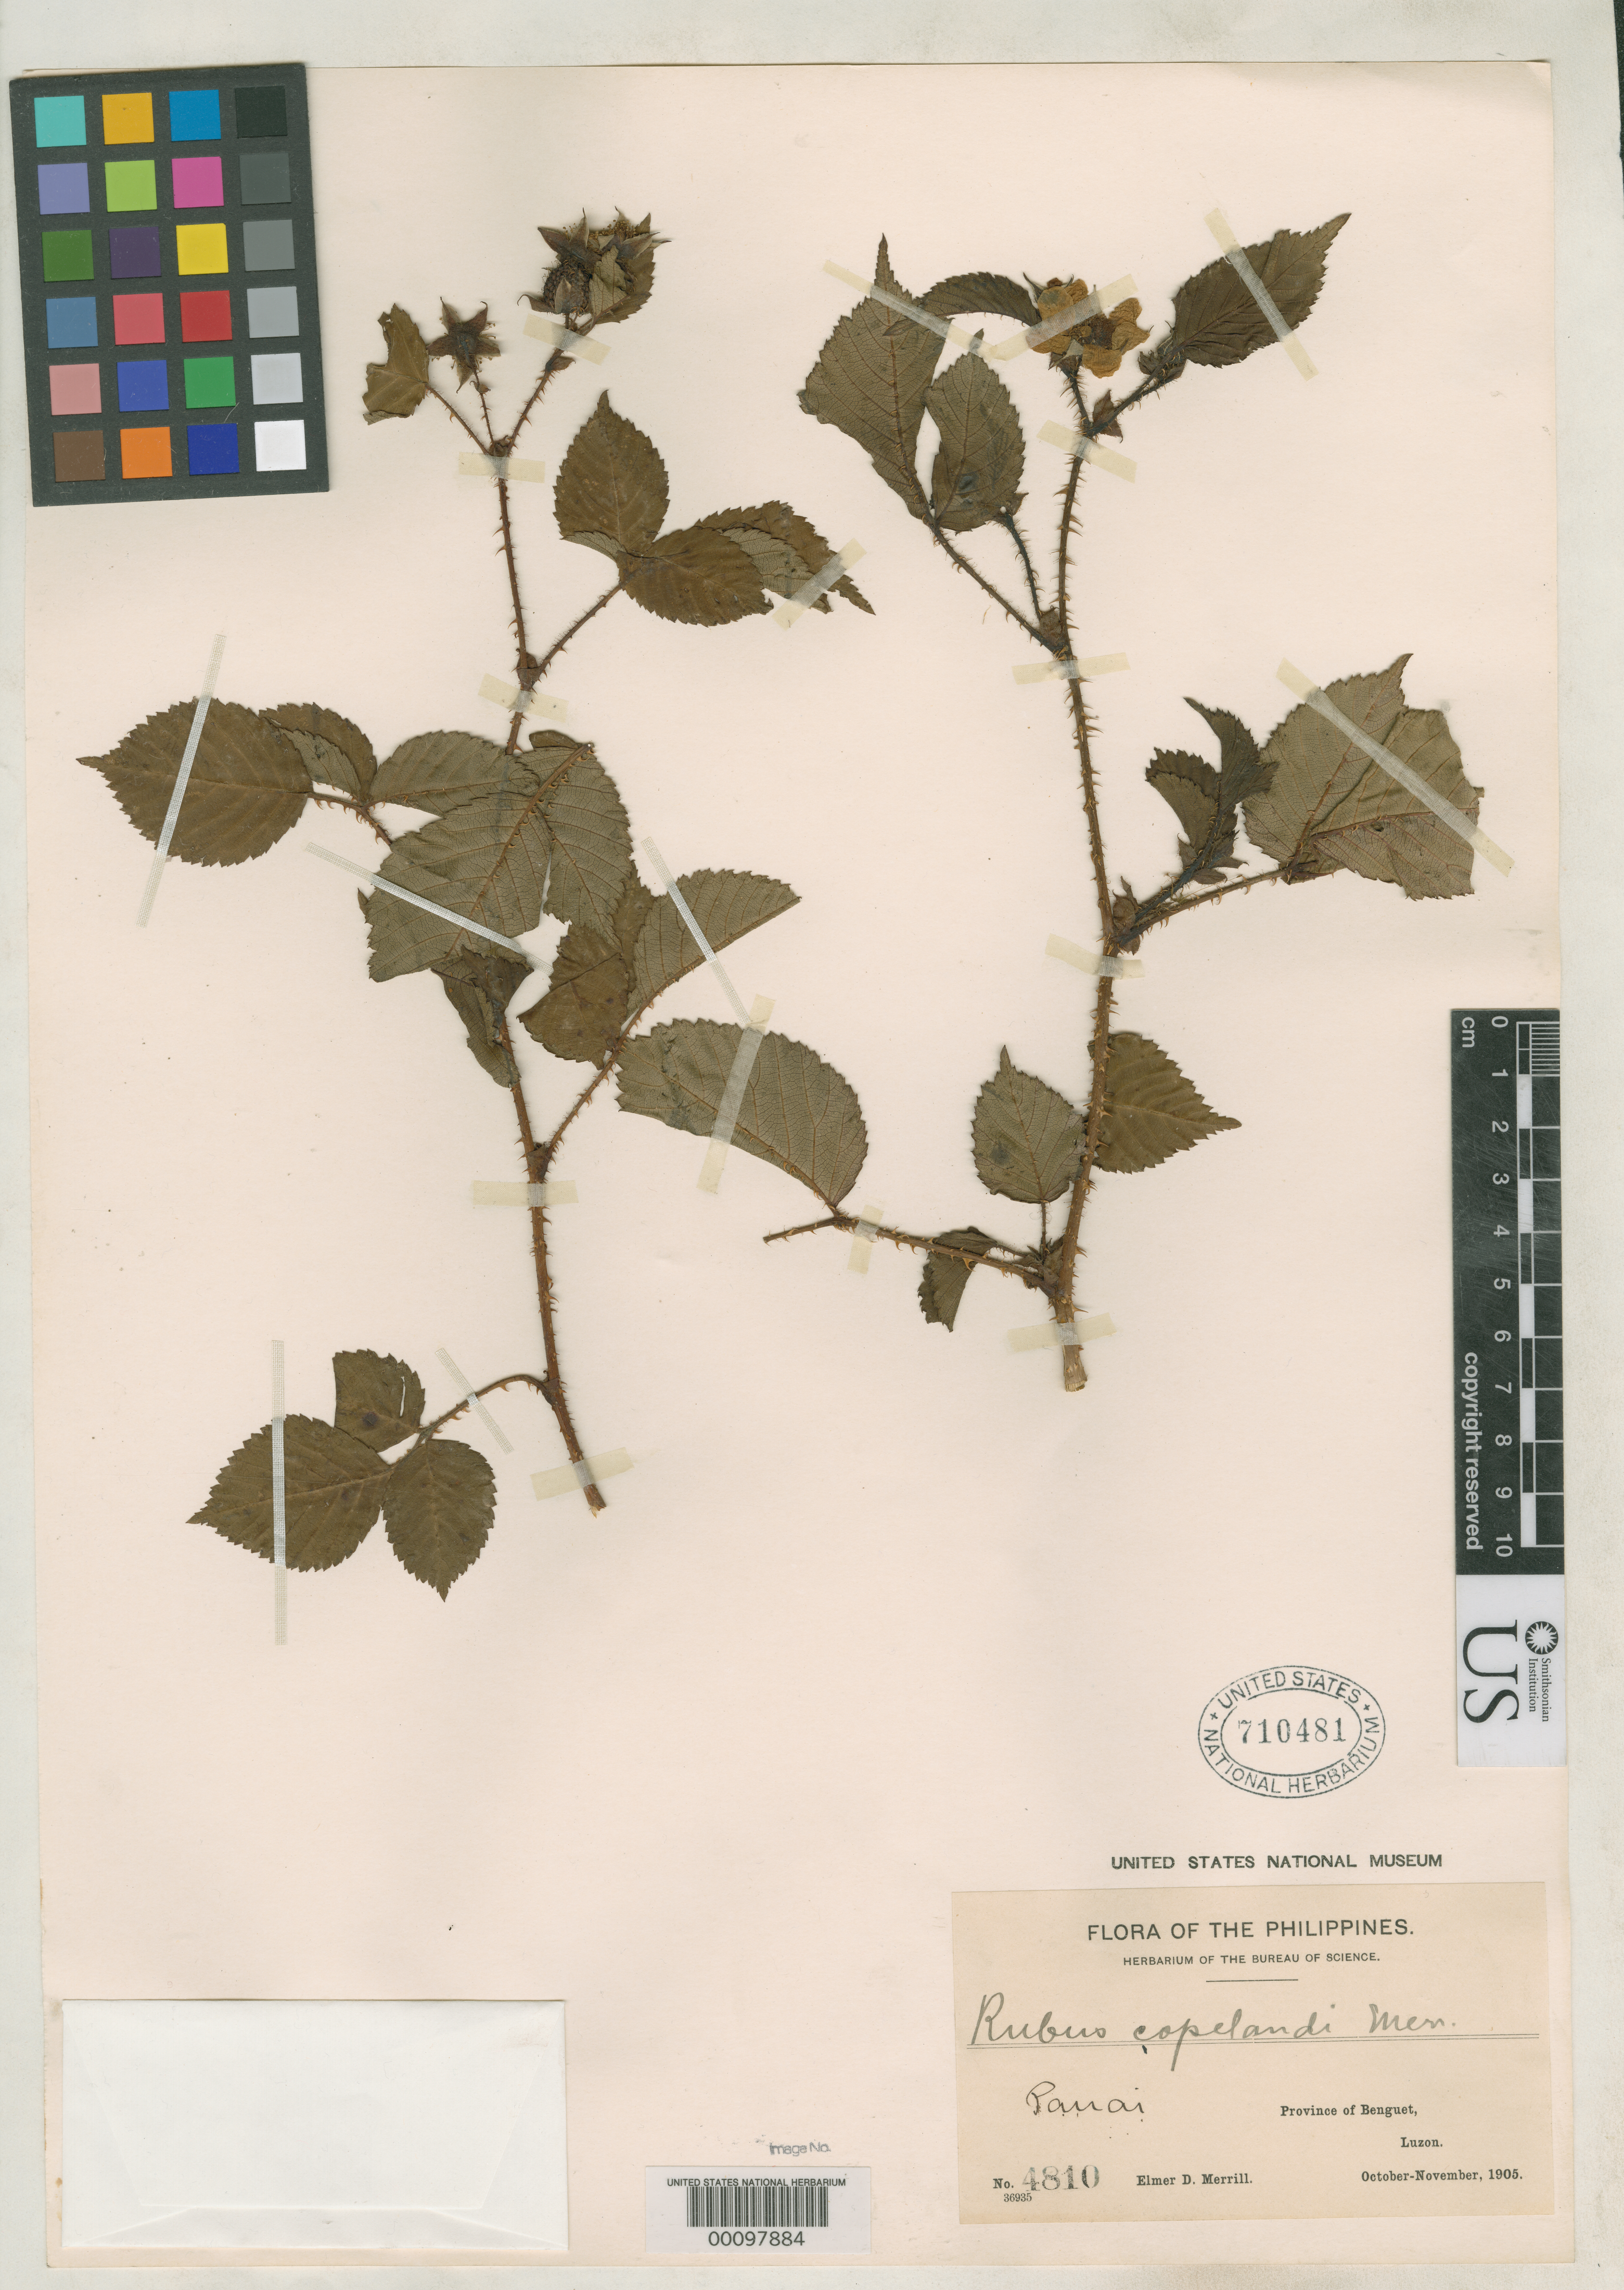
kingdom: Plantae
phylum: Tracheophyta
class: Magnoliopsida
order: Rosales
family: Rosaceae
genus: Rubus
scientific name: Rubus copelandii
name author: Merr.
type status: Isotype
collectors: E. D. Merrill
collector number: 4810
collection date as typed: Oct 1905 to -- Nov 1905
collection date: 1905-10/1905-11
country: Philippines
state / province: Cordillera (Administrative Region)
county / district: Benguet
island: Luzon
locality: Panai.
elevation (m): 2200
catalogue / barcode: US 710481